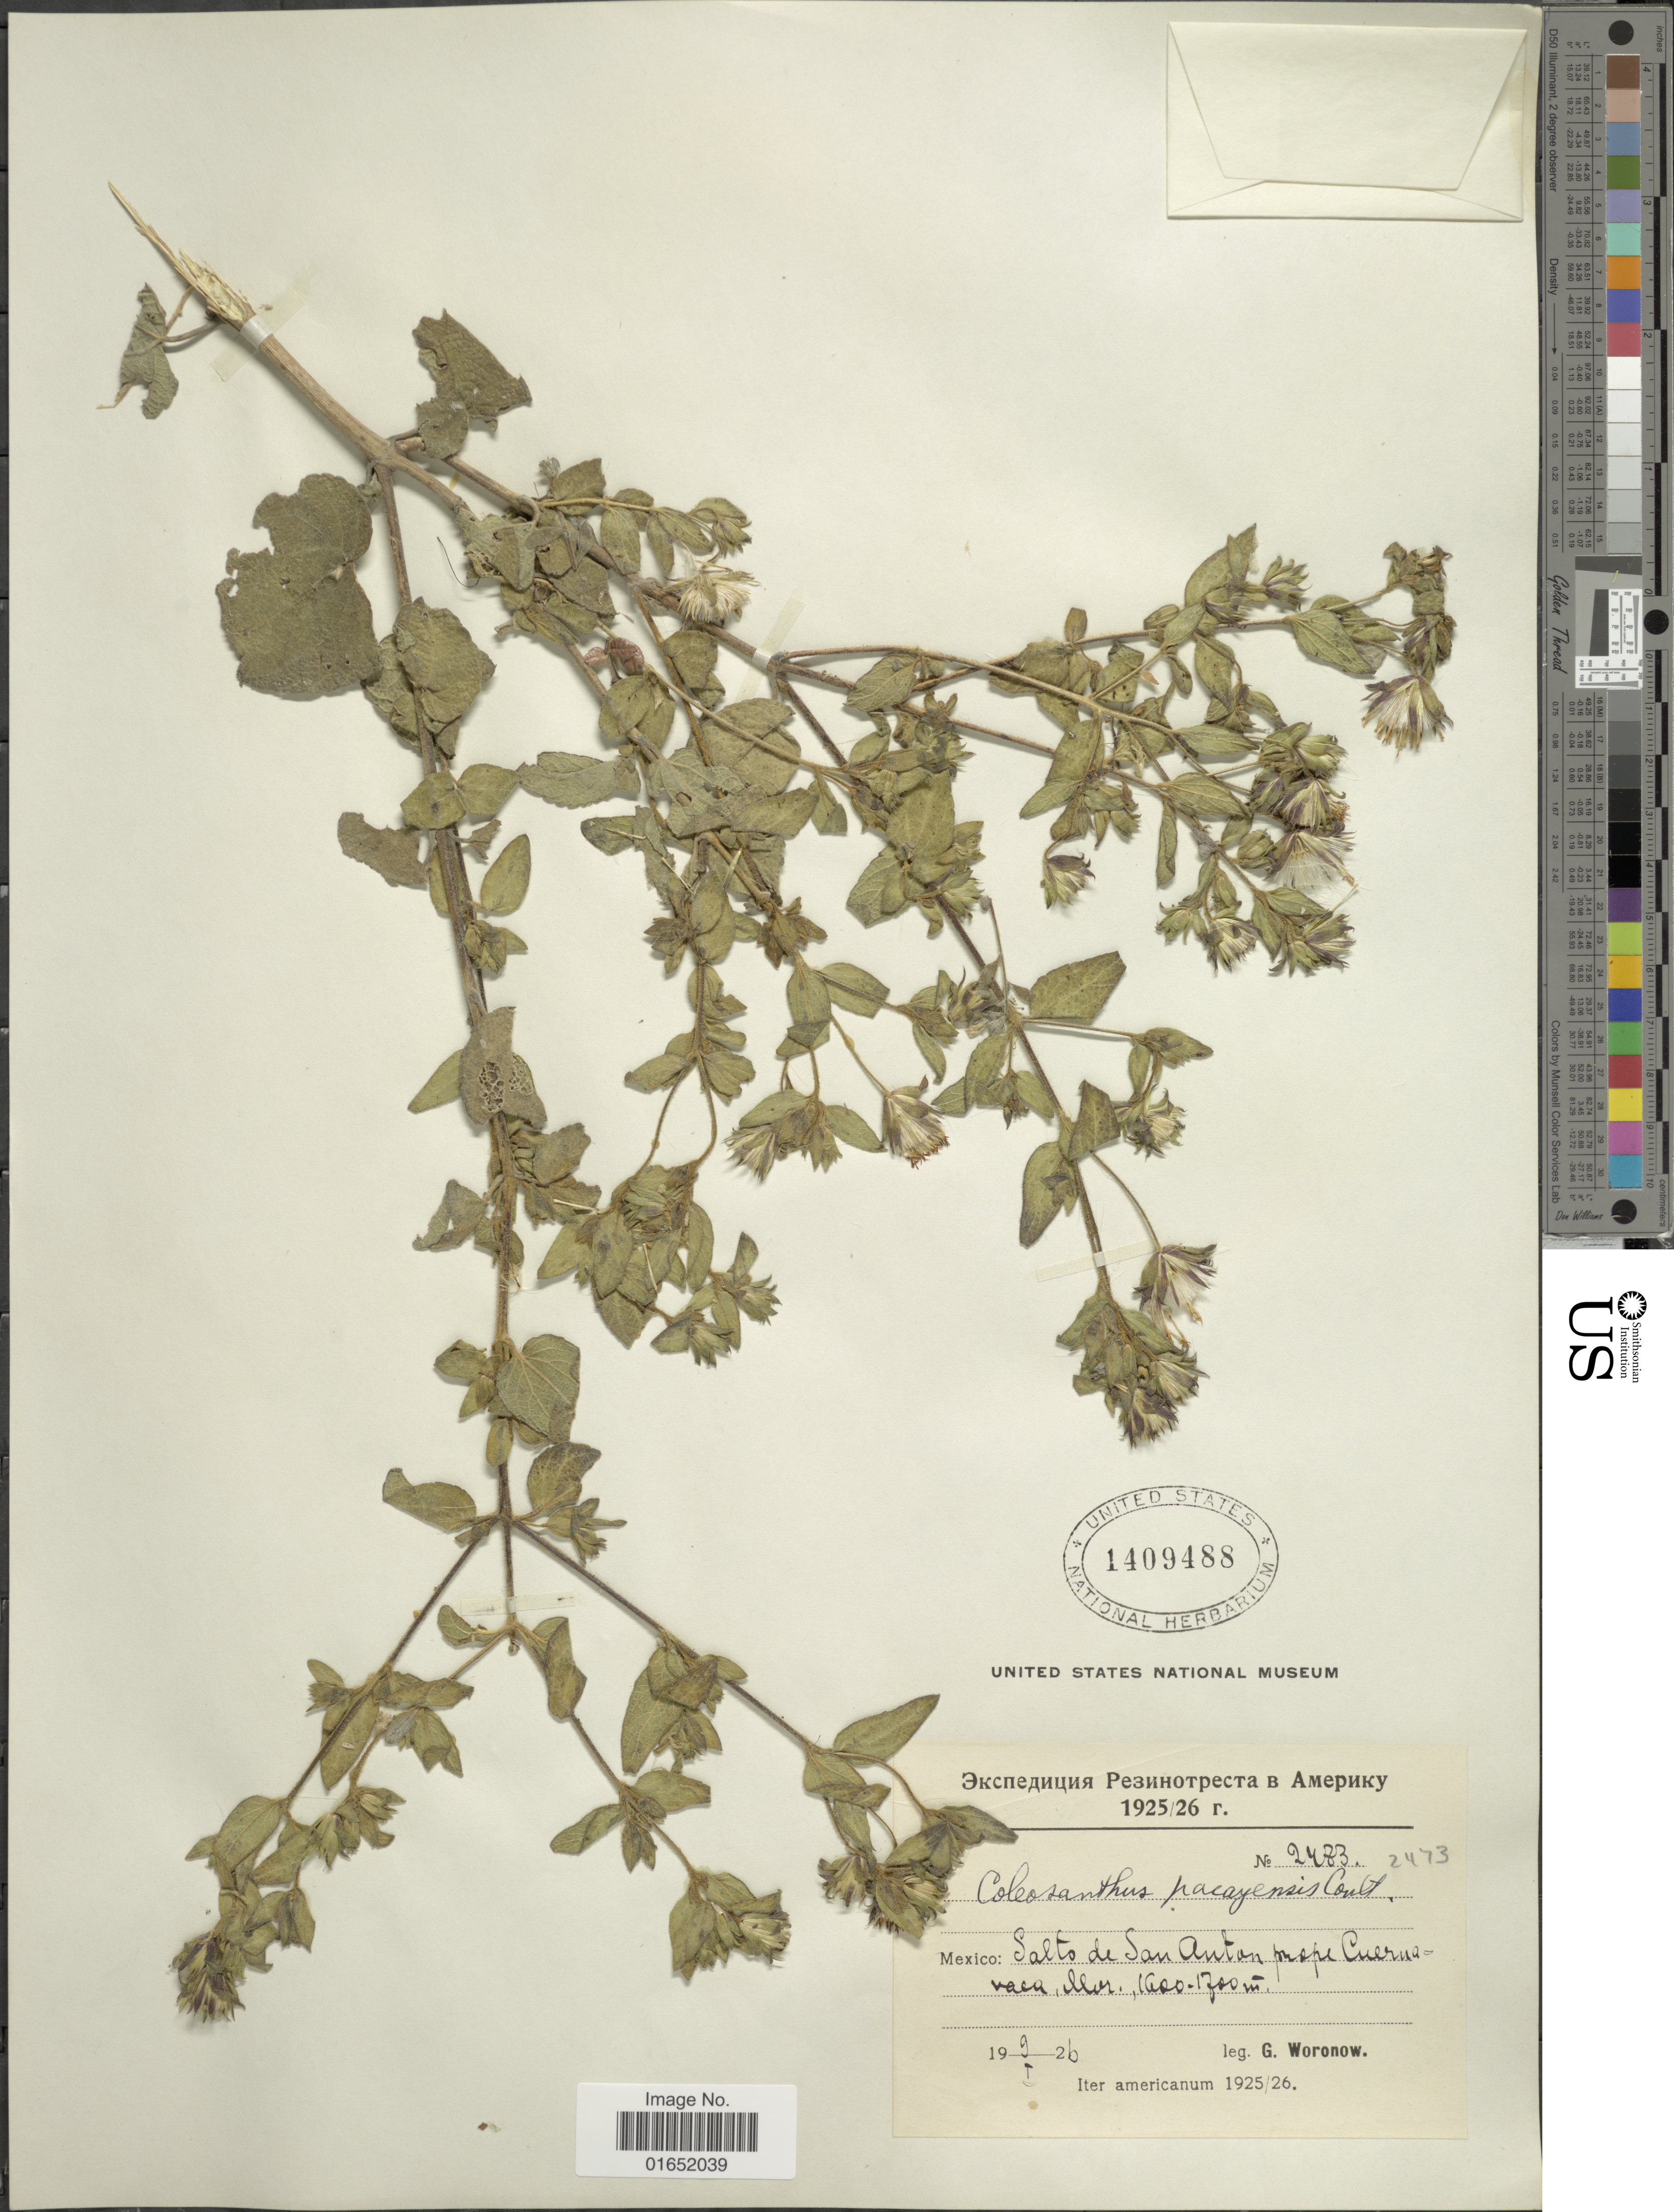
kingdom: Plantae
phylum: Tracheophyta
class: Magnoliopsida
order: Asterales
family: Asteraceae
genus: Brickellia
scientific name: Brickellia pacayensis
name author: J.M. Coult.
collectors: G. Woronow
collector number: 2473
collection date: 1926-01-09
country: Mexico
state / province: Morelos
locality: Salto de San Anton prope Cuernavaca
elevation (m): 1600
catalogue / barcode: US 1409488